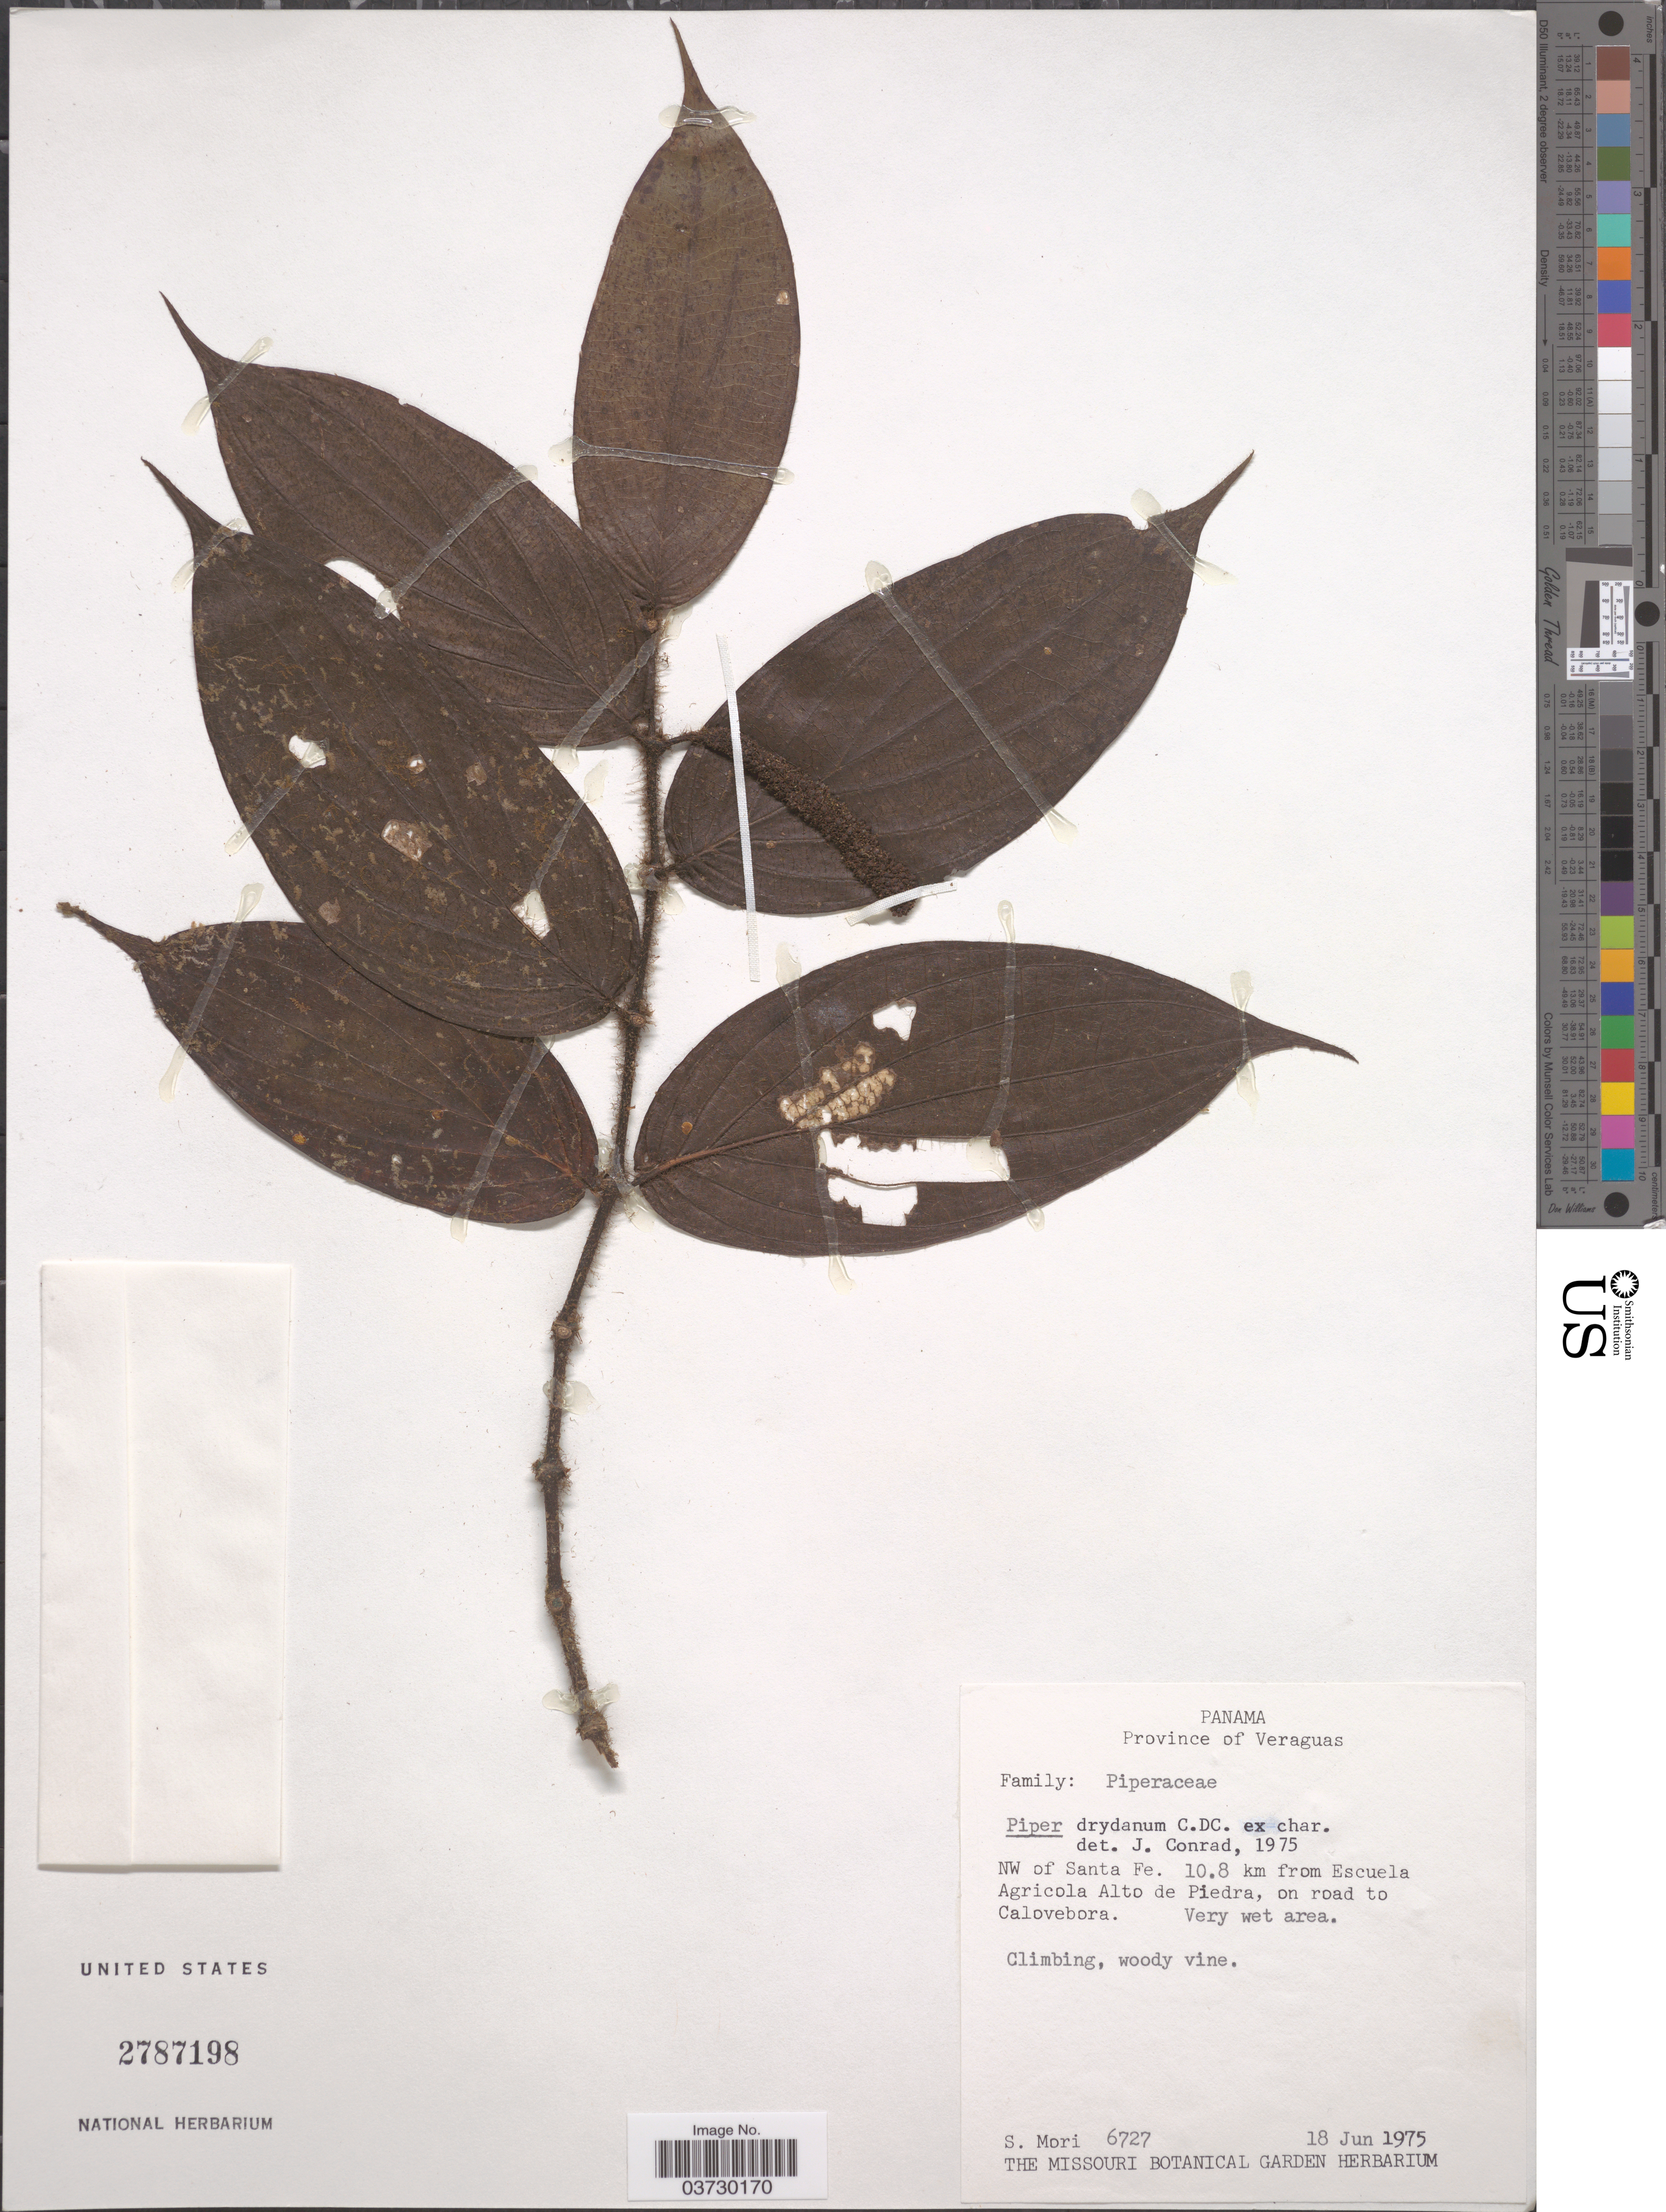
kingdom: Plantae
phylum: Tracheophyta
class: Magnoliopsida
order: Piperales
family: Piperaceae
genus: Piper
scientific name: Piper dryadum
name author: C. DC.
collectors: S. Mori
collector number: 6727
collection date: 1975-06-18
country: Panama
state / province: Veraguas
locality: NW of Santa Fe. 10.8 km from Escuela Agricola Alto de Piedra, on road to Calovebora.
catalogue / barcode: US 2787198